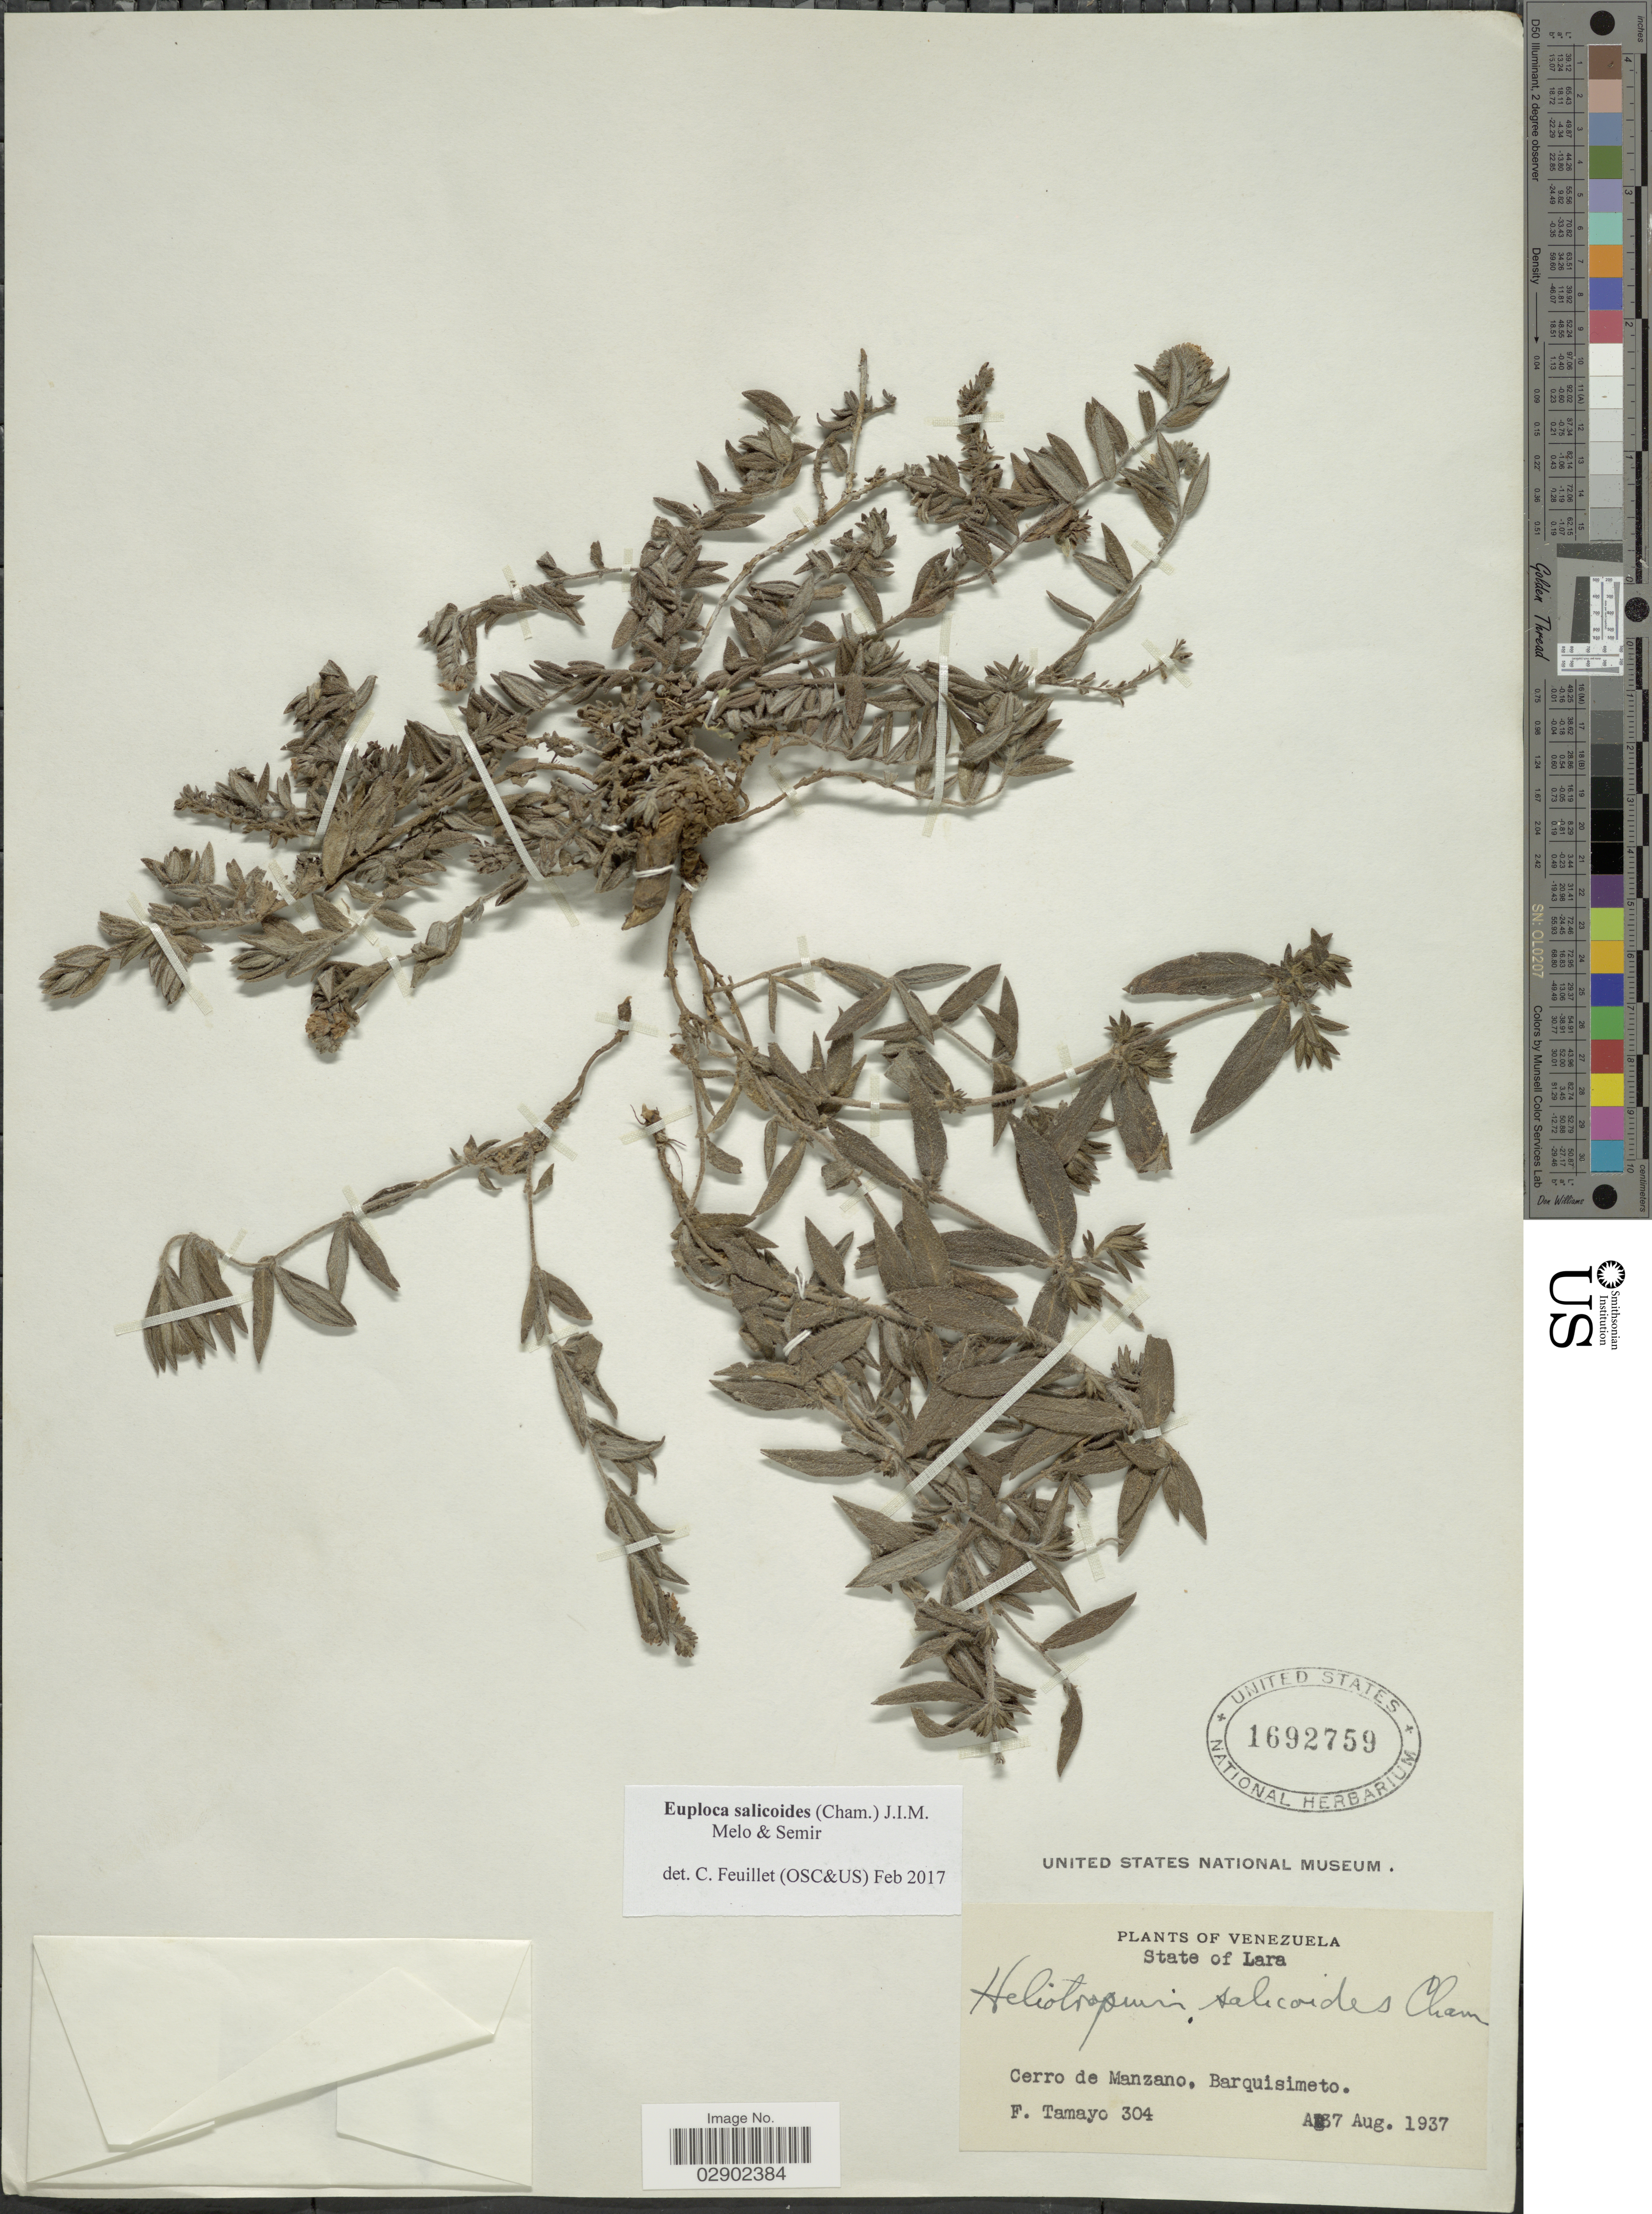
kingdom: Plantae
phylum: Tracheophyta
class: Magnoliopsida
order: Boraginales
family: Heliotropiaceae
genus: Euploca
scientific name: Euploca cham.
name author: (Cham.) J.I.M. Melo & Semir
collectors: F. Tamayo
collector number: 304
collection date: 1937-08-07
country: Venezuela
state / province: Lara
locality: Cerro de Manzano, Barquisimeto.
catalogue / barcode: US 1692759